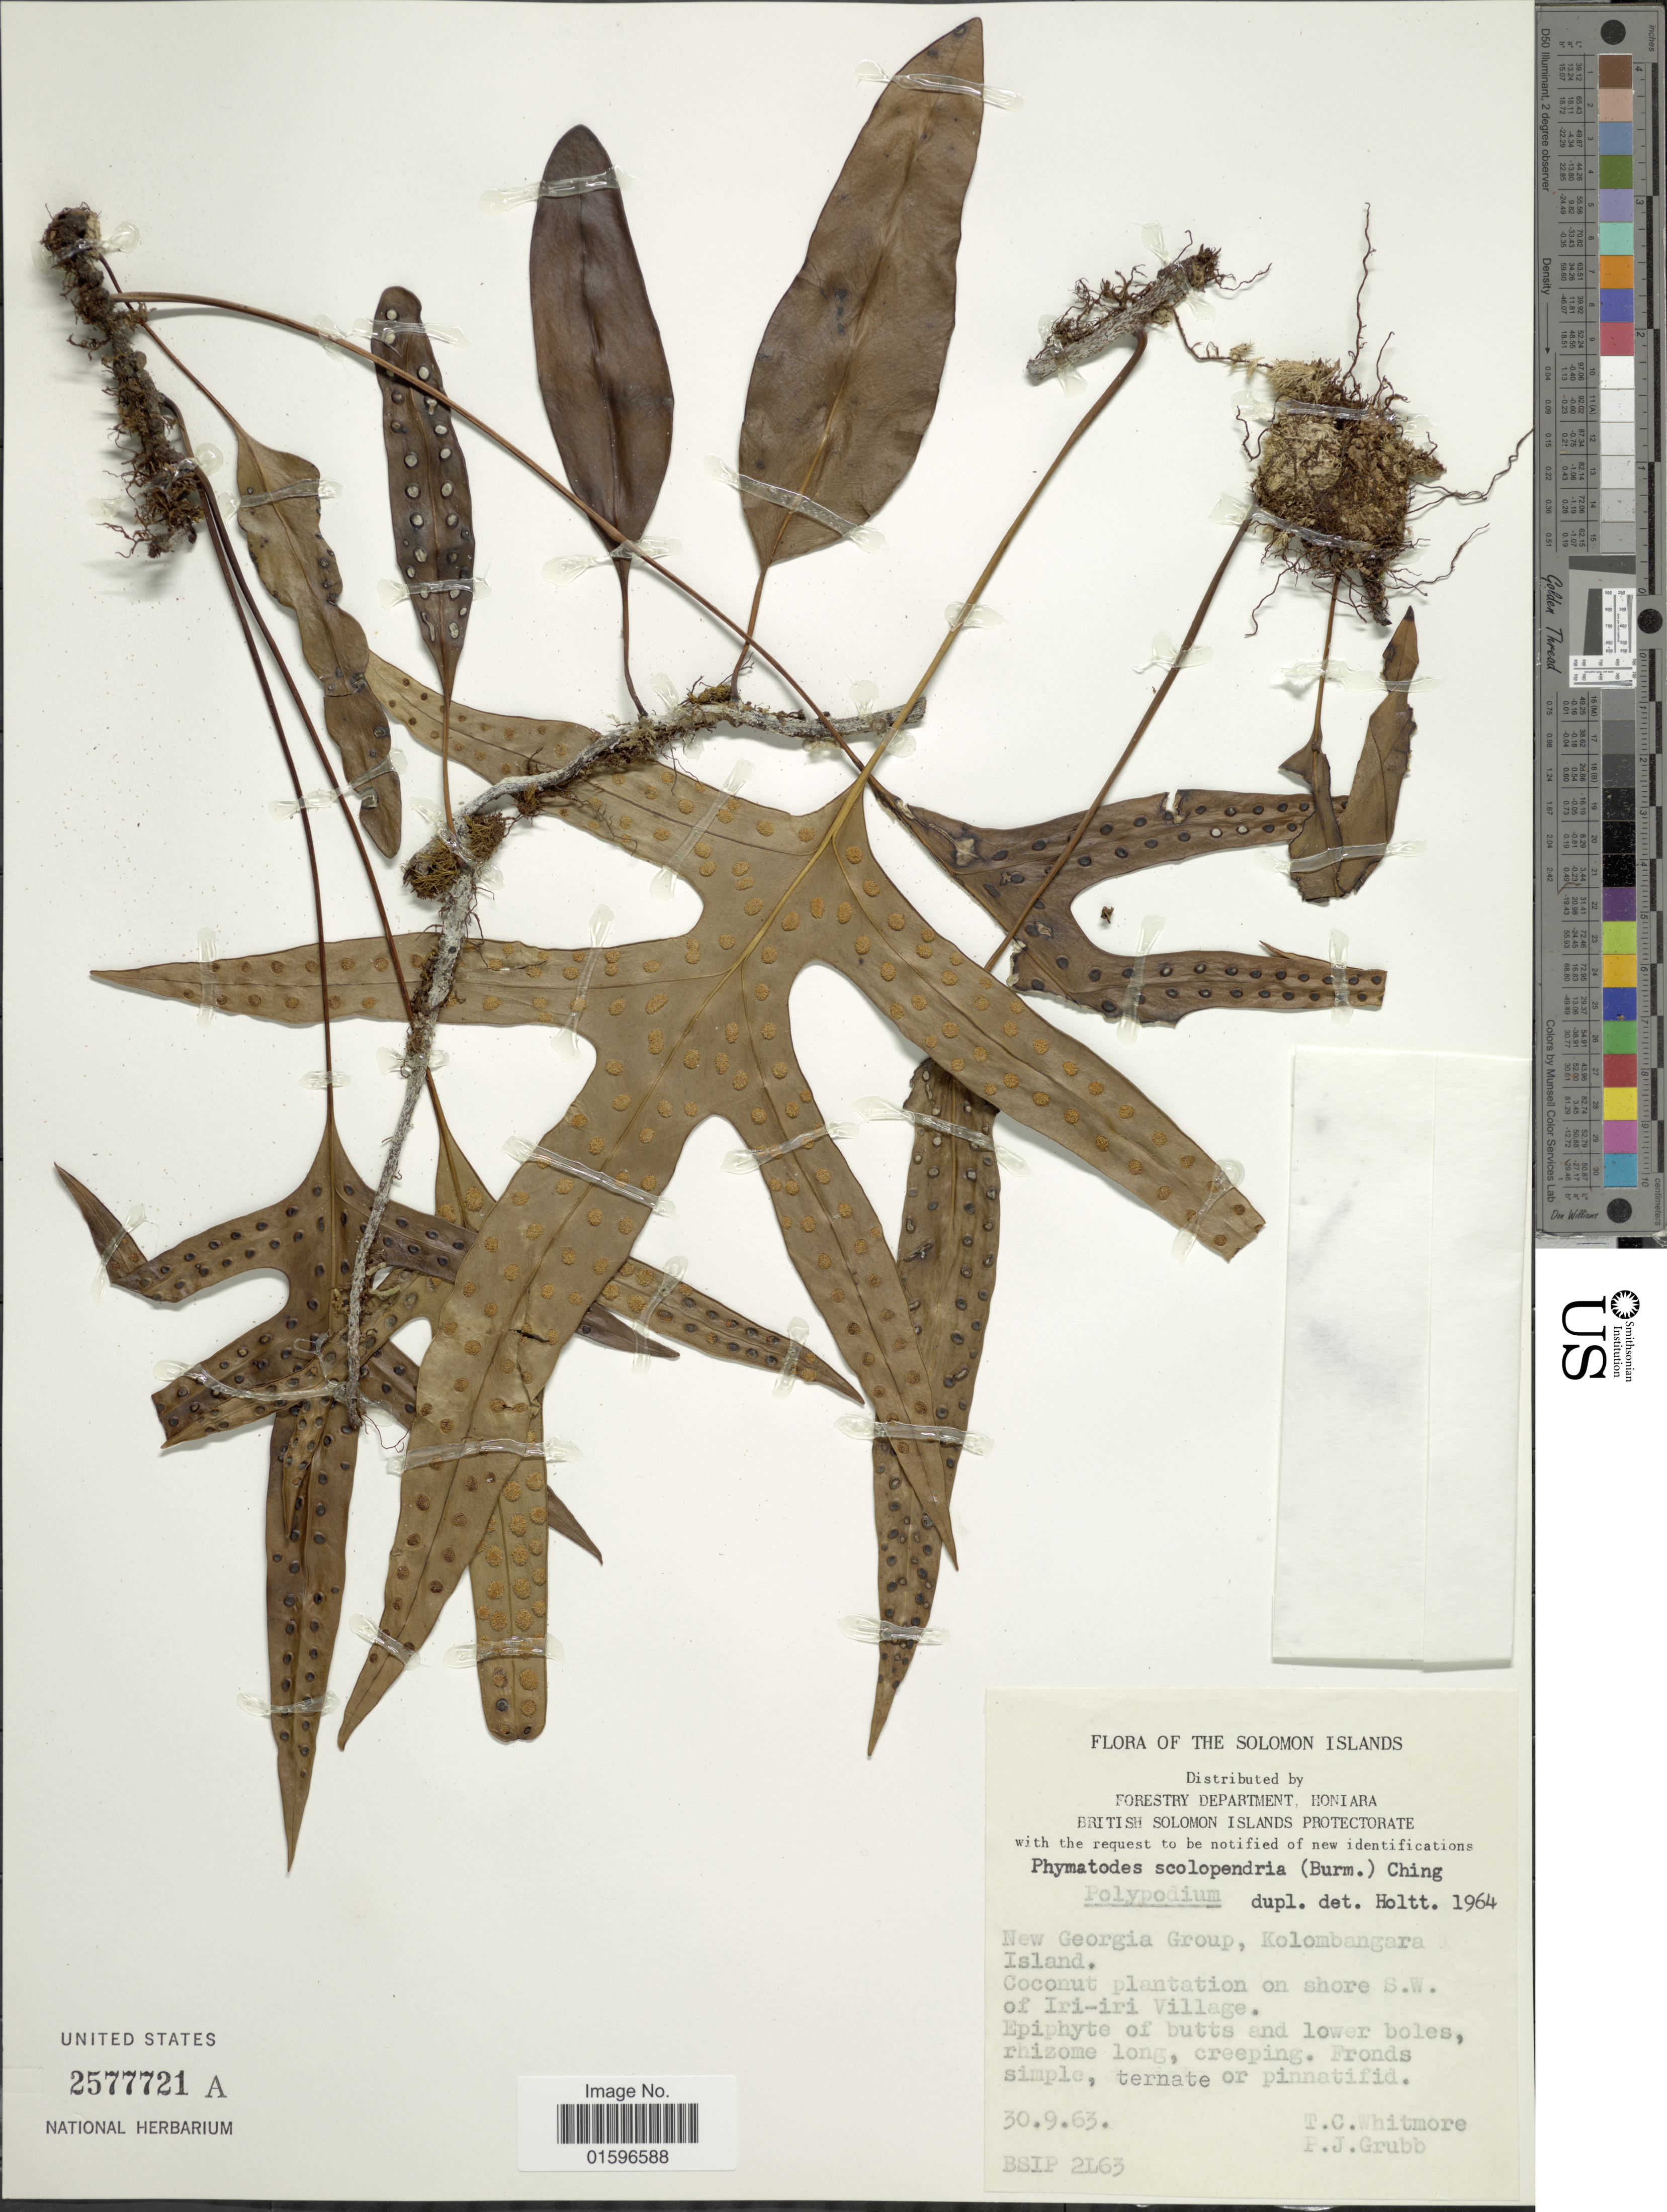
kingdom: Plantae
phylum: Tracheophyta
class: Polypodiopsida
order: Polypodiales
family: Polypodiaceae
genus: Polypodium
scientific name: Polypodium scolopendria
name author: Burm. f.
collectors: T. C. Whitmore & P. J. Grubb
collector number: BSIP 2163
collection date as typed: Transcribed d/m/y: 30/9/63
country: Solomon Islands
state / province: Solomon Islands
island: Kolombangara [Nduke]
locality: Solomon Islands, New Georgia Group, Kolombangara Island, coconut plantation on shore S. W. of Iri-iri Village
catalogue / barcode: US 2577721A